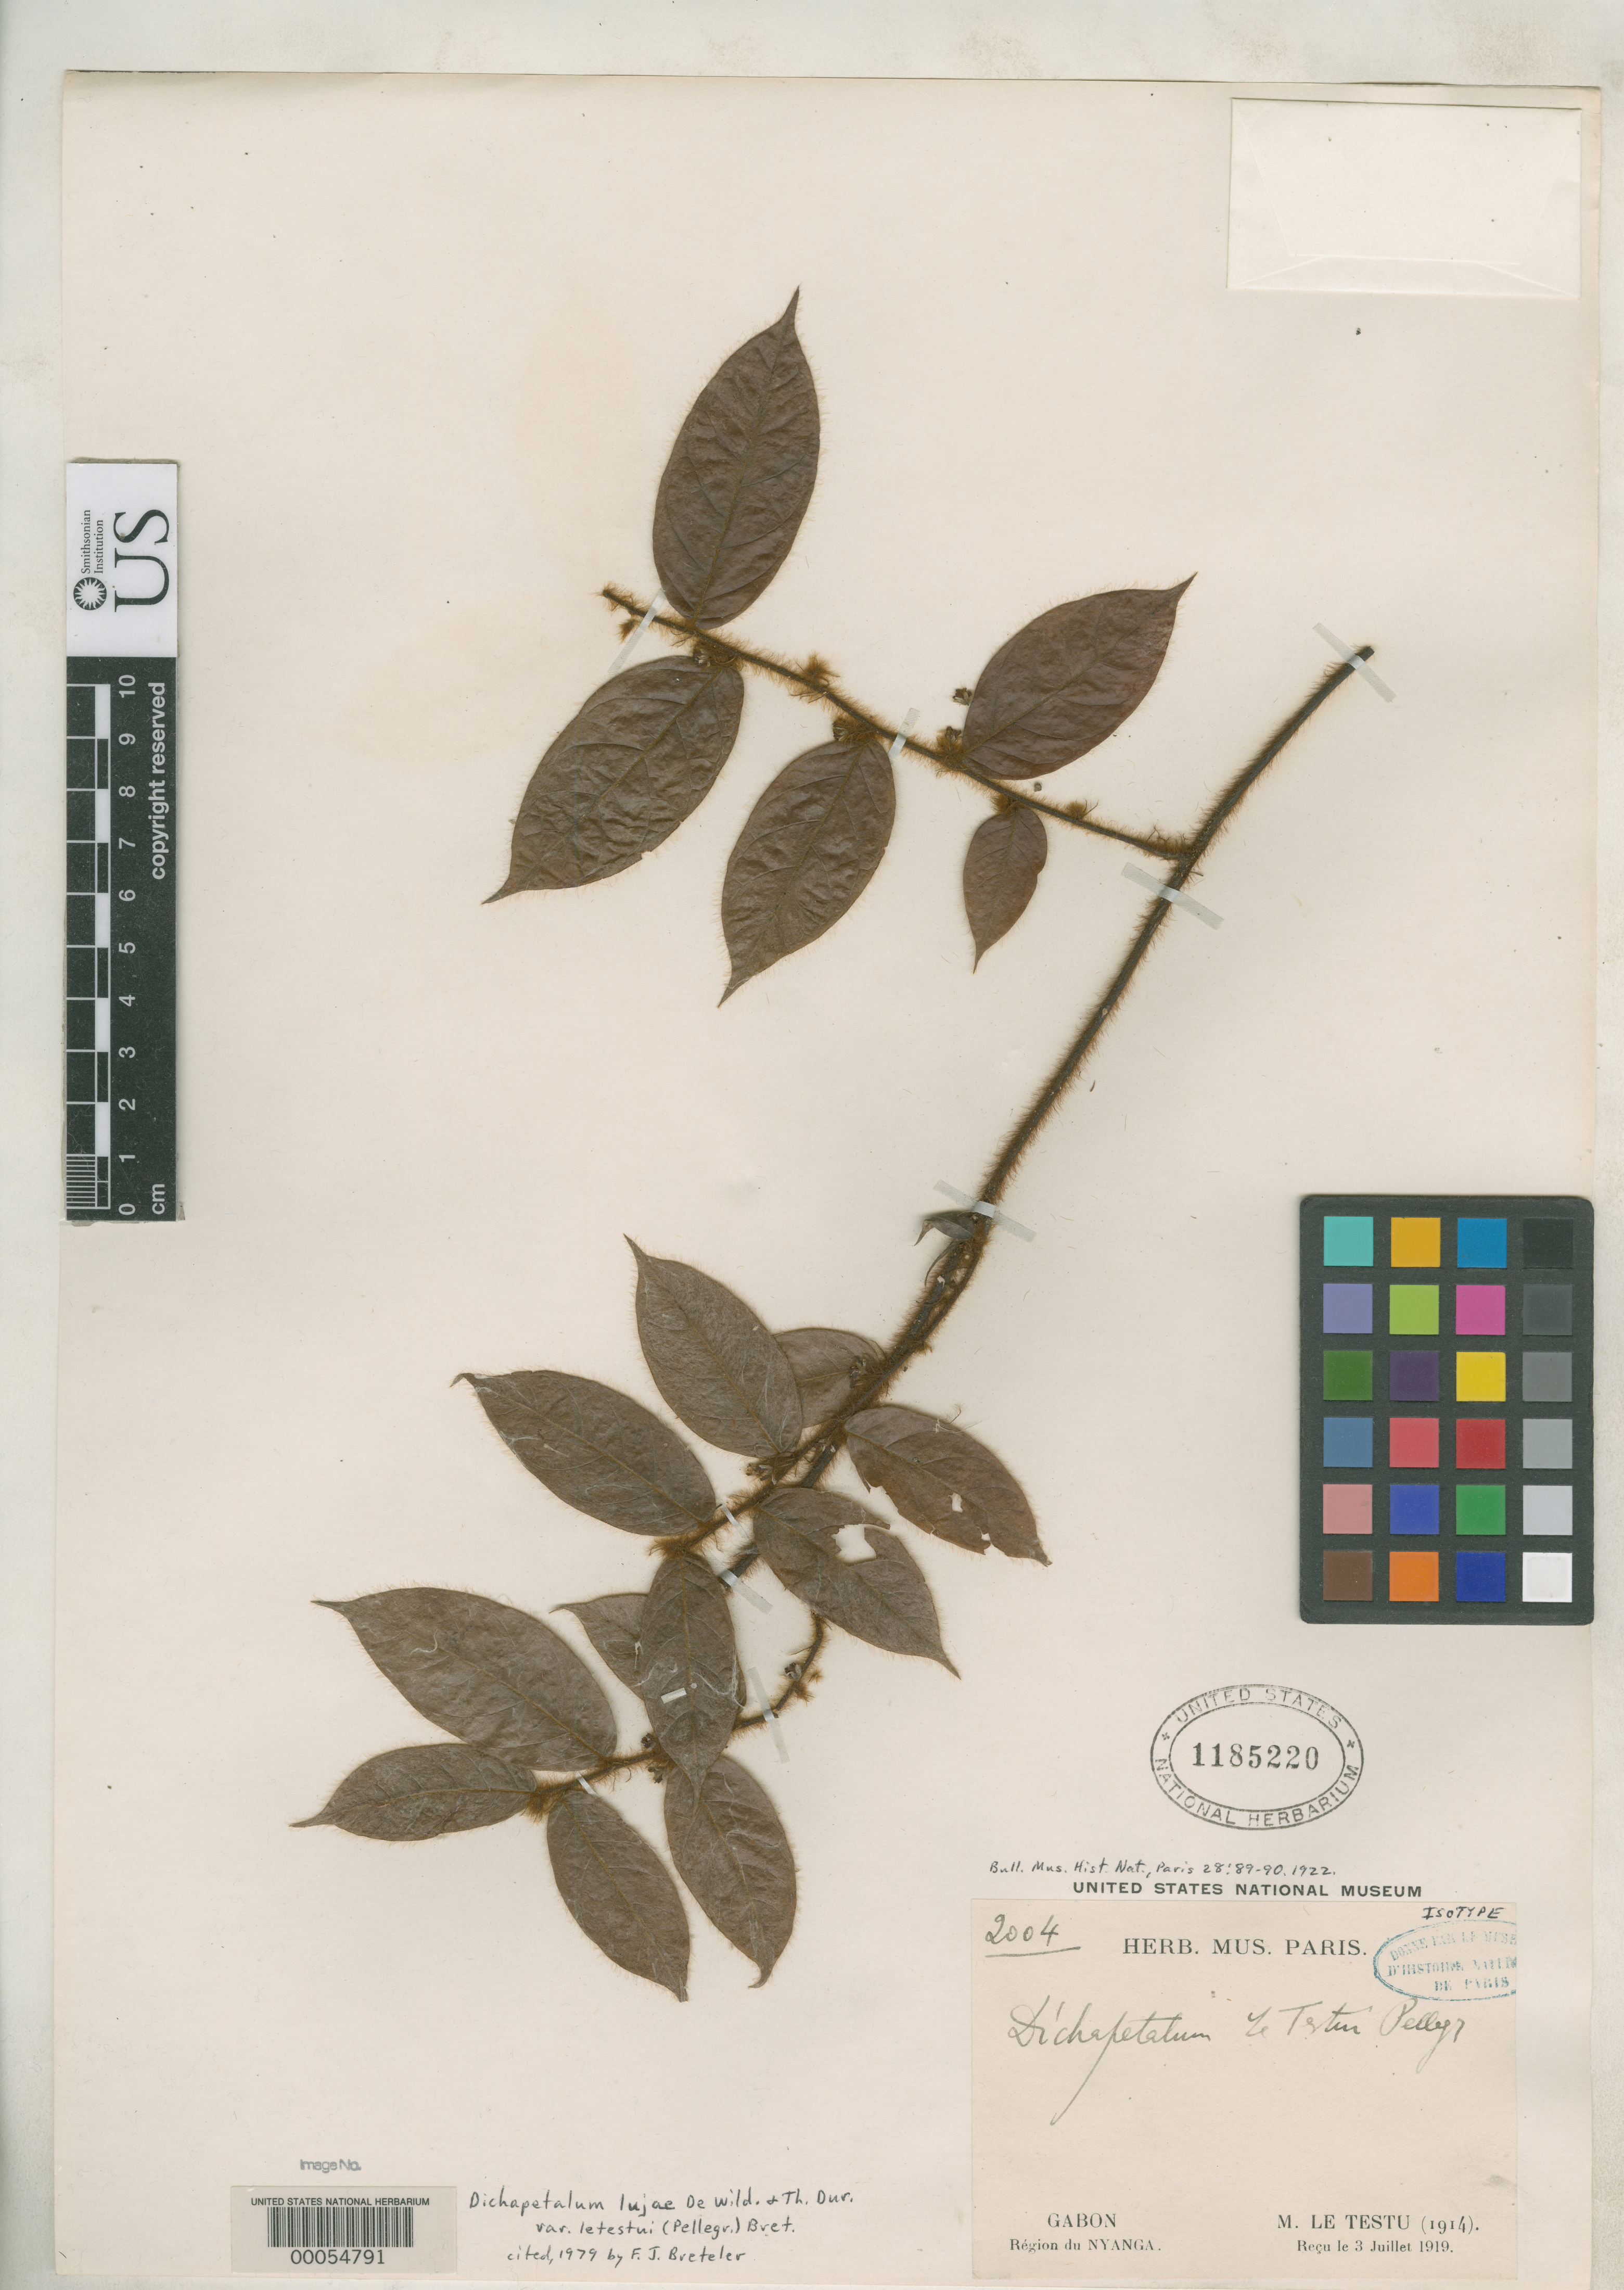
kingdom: Plantae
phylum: Tracheophyta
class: Magnoliopsida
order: Malpighiales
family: Dichapetalaceae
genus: Dichapetalum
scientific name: Dichapetalum le-testui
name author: Pellegr.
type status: Isotype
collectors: G. Le Testu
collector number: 2004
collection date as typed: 03 Jul 1919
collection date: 1919-07-03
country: Gabon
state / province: Nyanga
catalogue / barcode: US 1185220